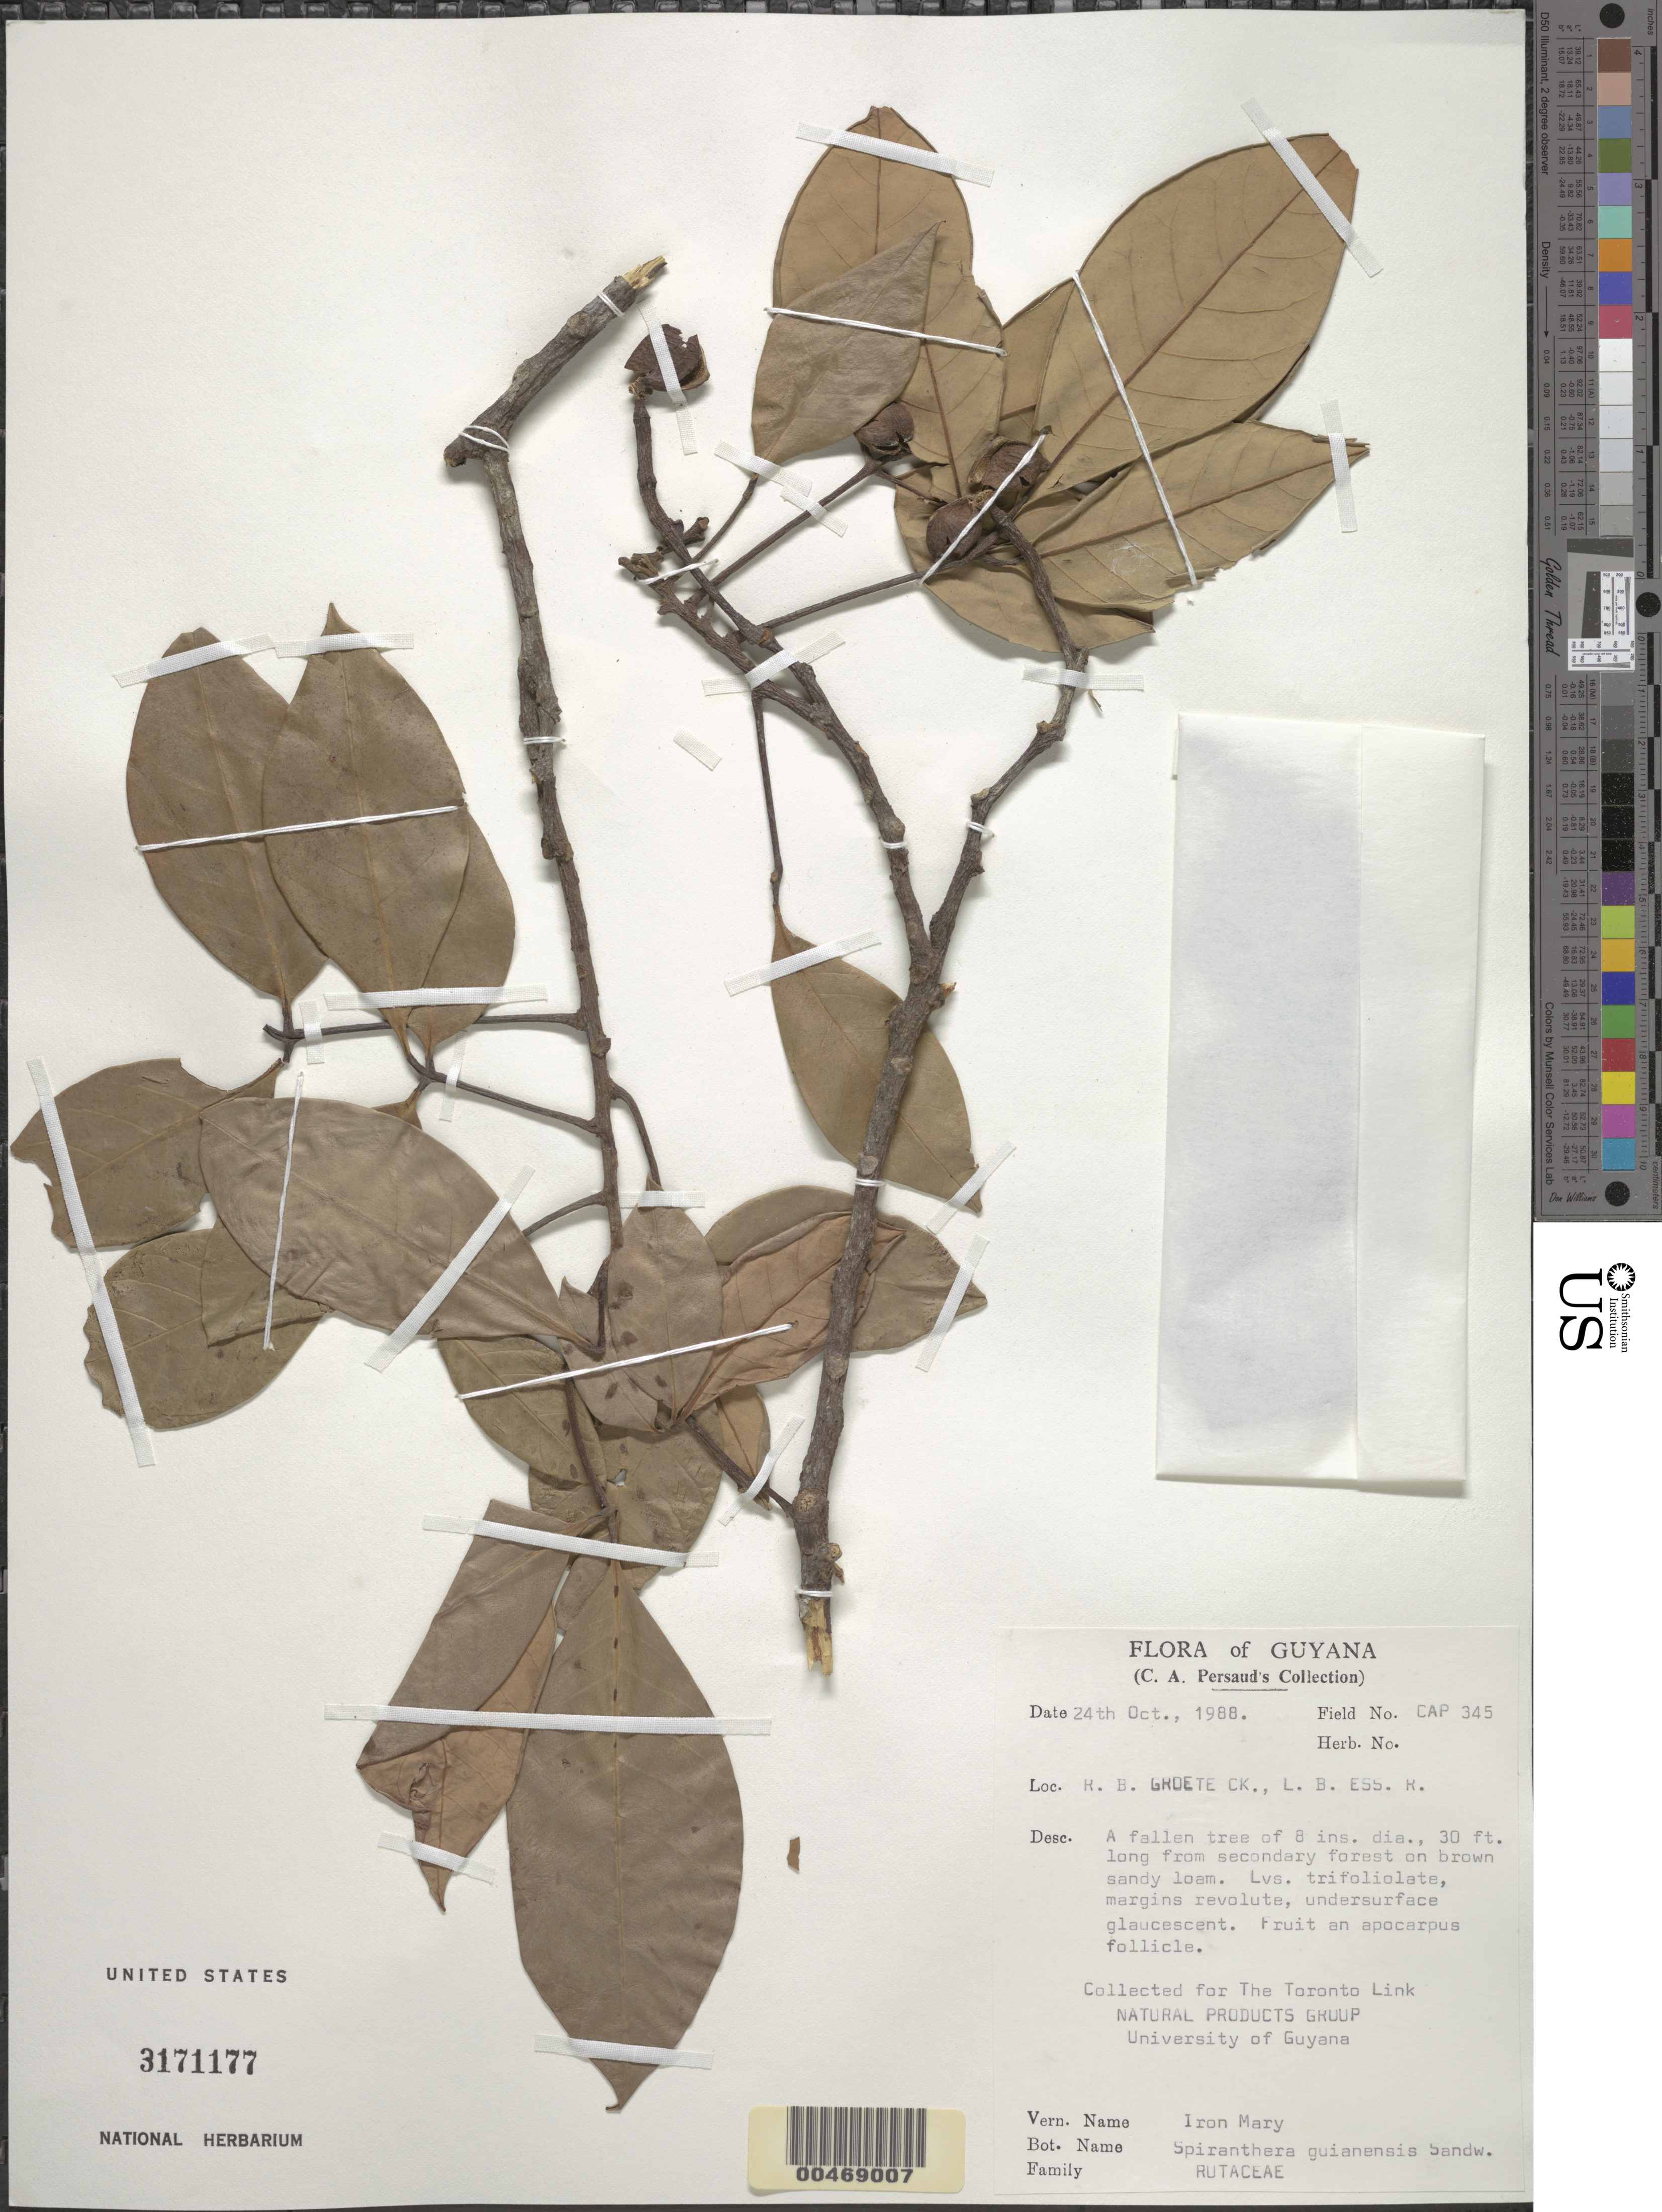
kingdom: Plantae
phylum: Tracheophyta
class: Magnoliopsida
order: Sapindales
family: Rutaceae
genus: Spiranthera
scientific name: Spiranthera guianensis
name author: Sandwith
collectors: A. Persaud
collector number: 345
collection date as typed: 24-Oct-88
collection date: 1988-10-24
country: Guyana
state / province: Essequibo Isl-W. Demerara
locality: Groete Creek, right bank at left bank Essequibo River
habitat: Secondary forest on brown sandy loam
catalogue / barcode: US 3171177